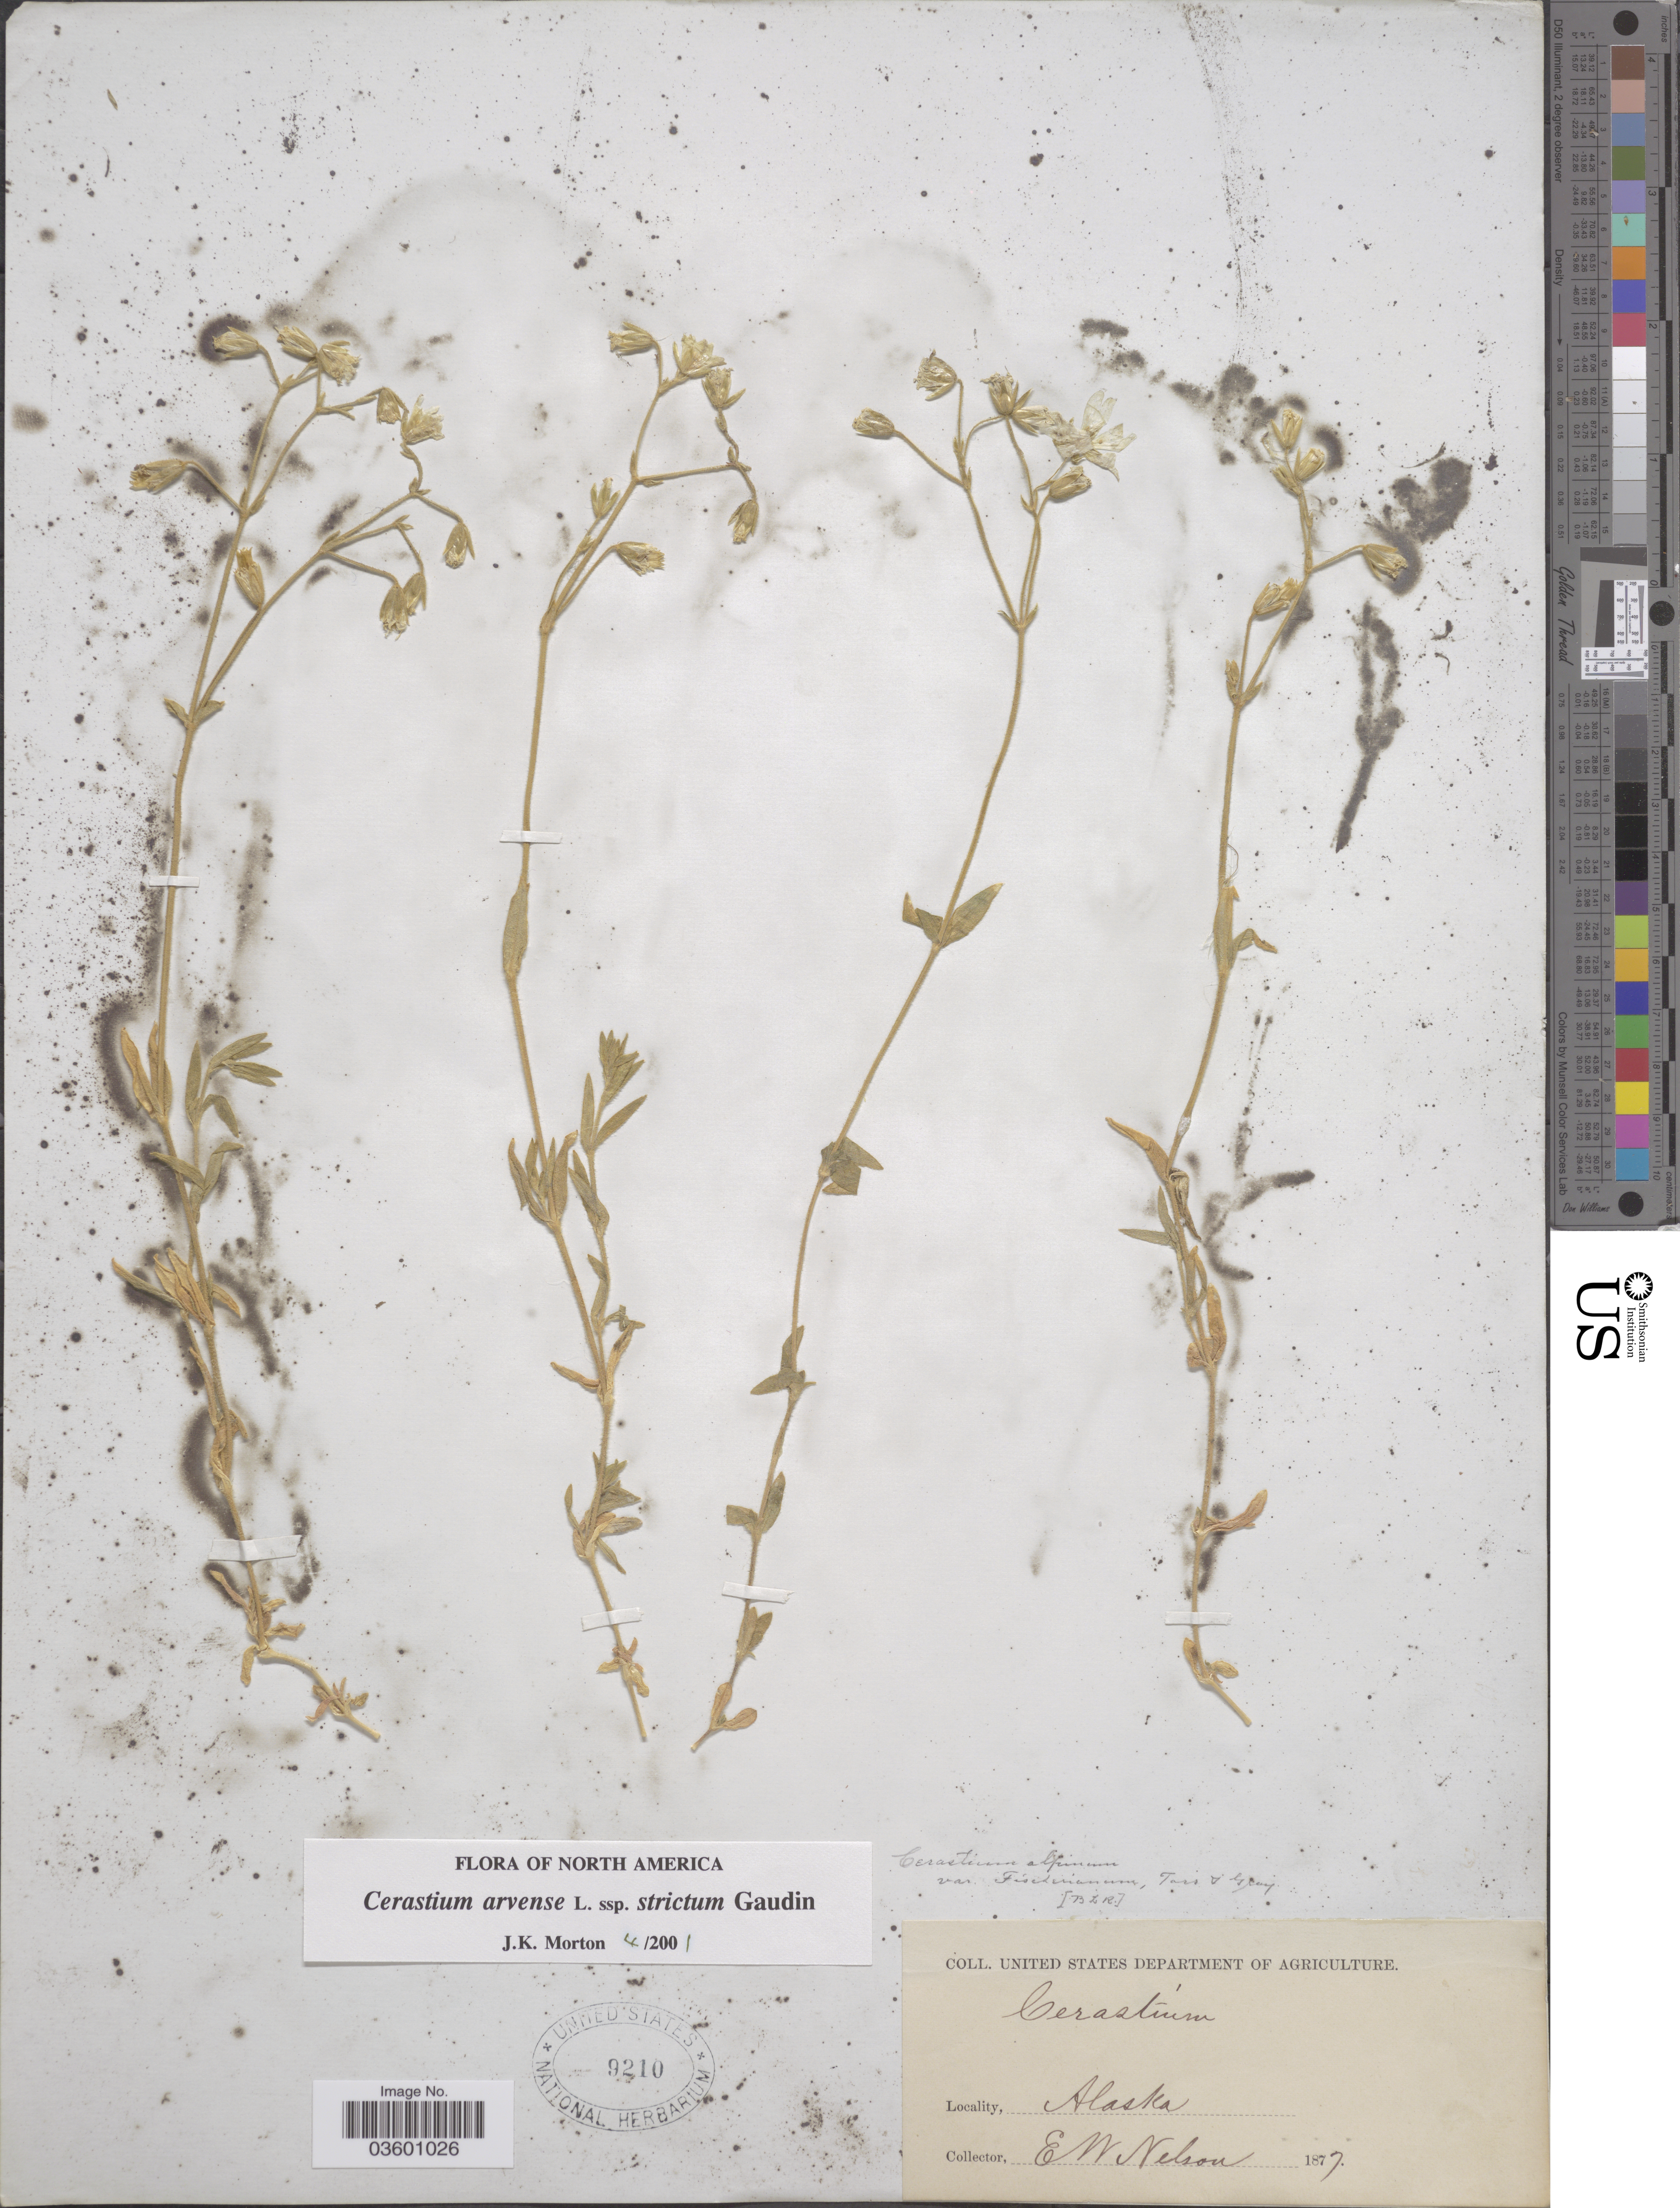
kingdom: Plantae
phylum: Tracheophyta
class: Magnoliopsida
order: Caryophyllales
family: Caryophyllaceae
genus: Cerastium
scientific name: Cerastium arvense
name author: L.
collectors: E. W. Nelson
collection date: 1877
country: United States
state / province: Alaska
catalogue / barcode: US 9210